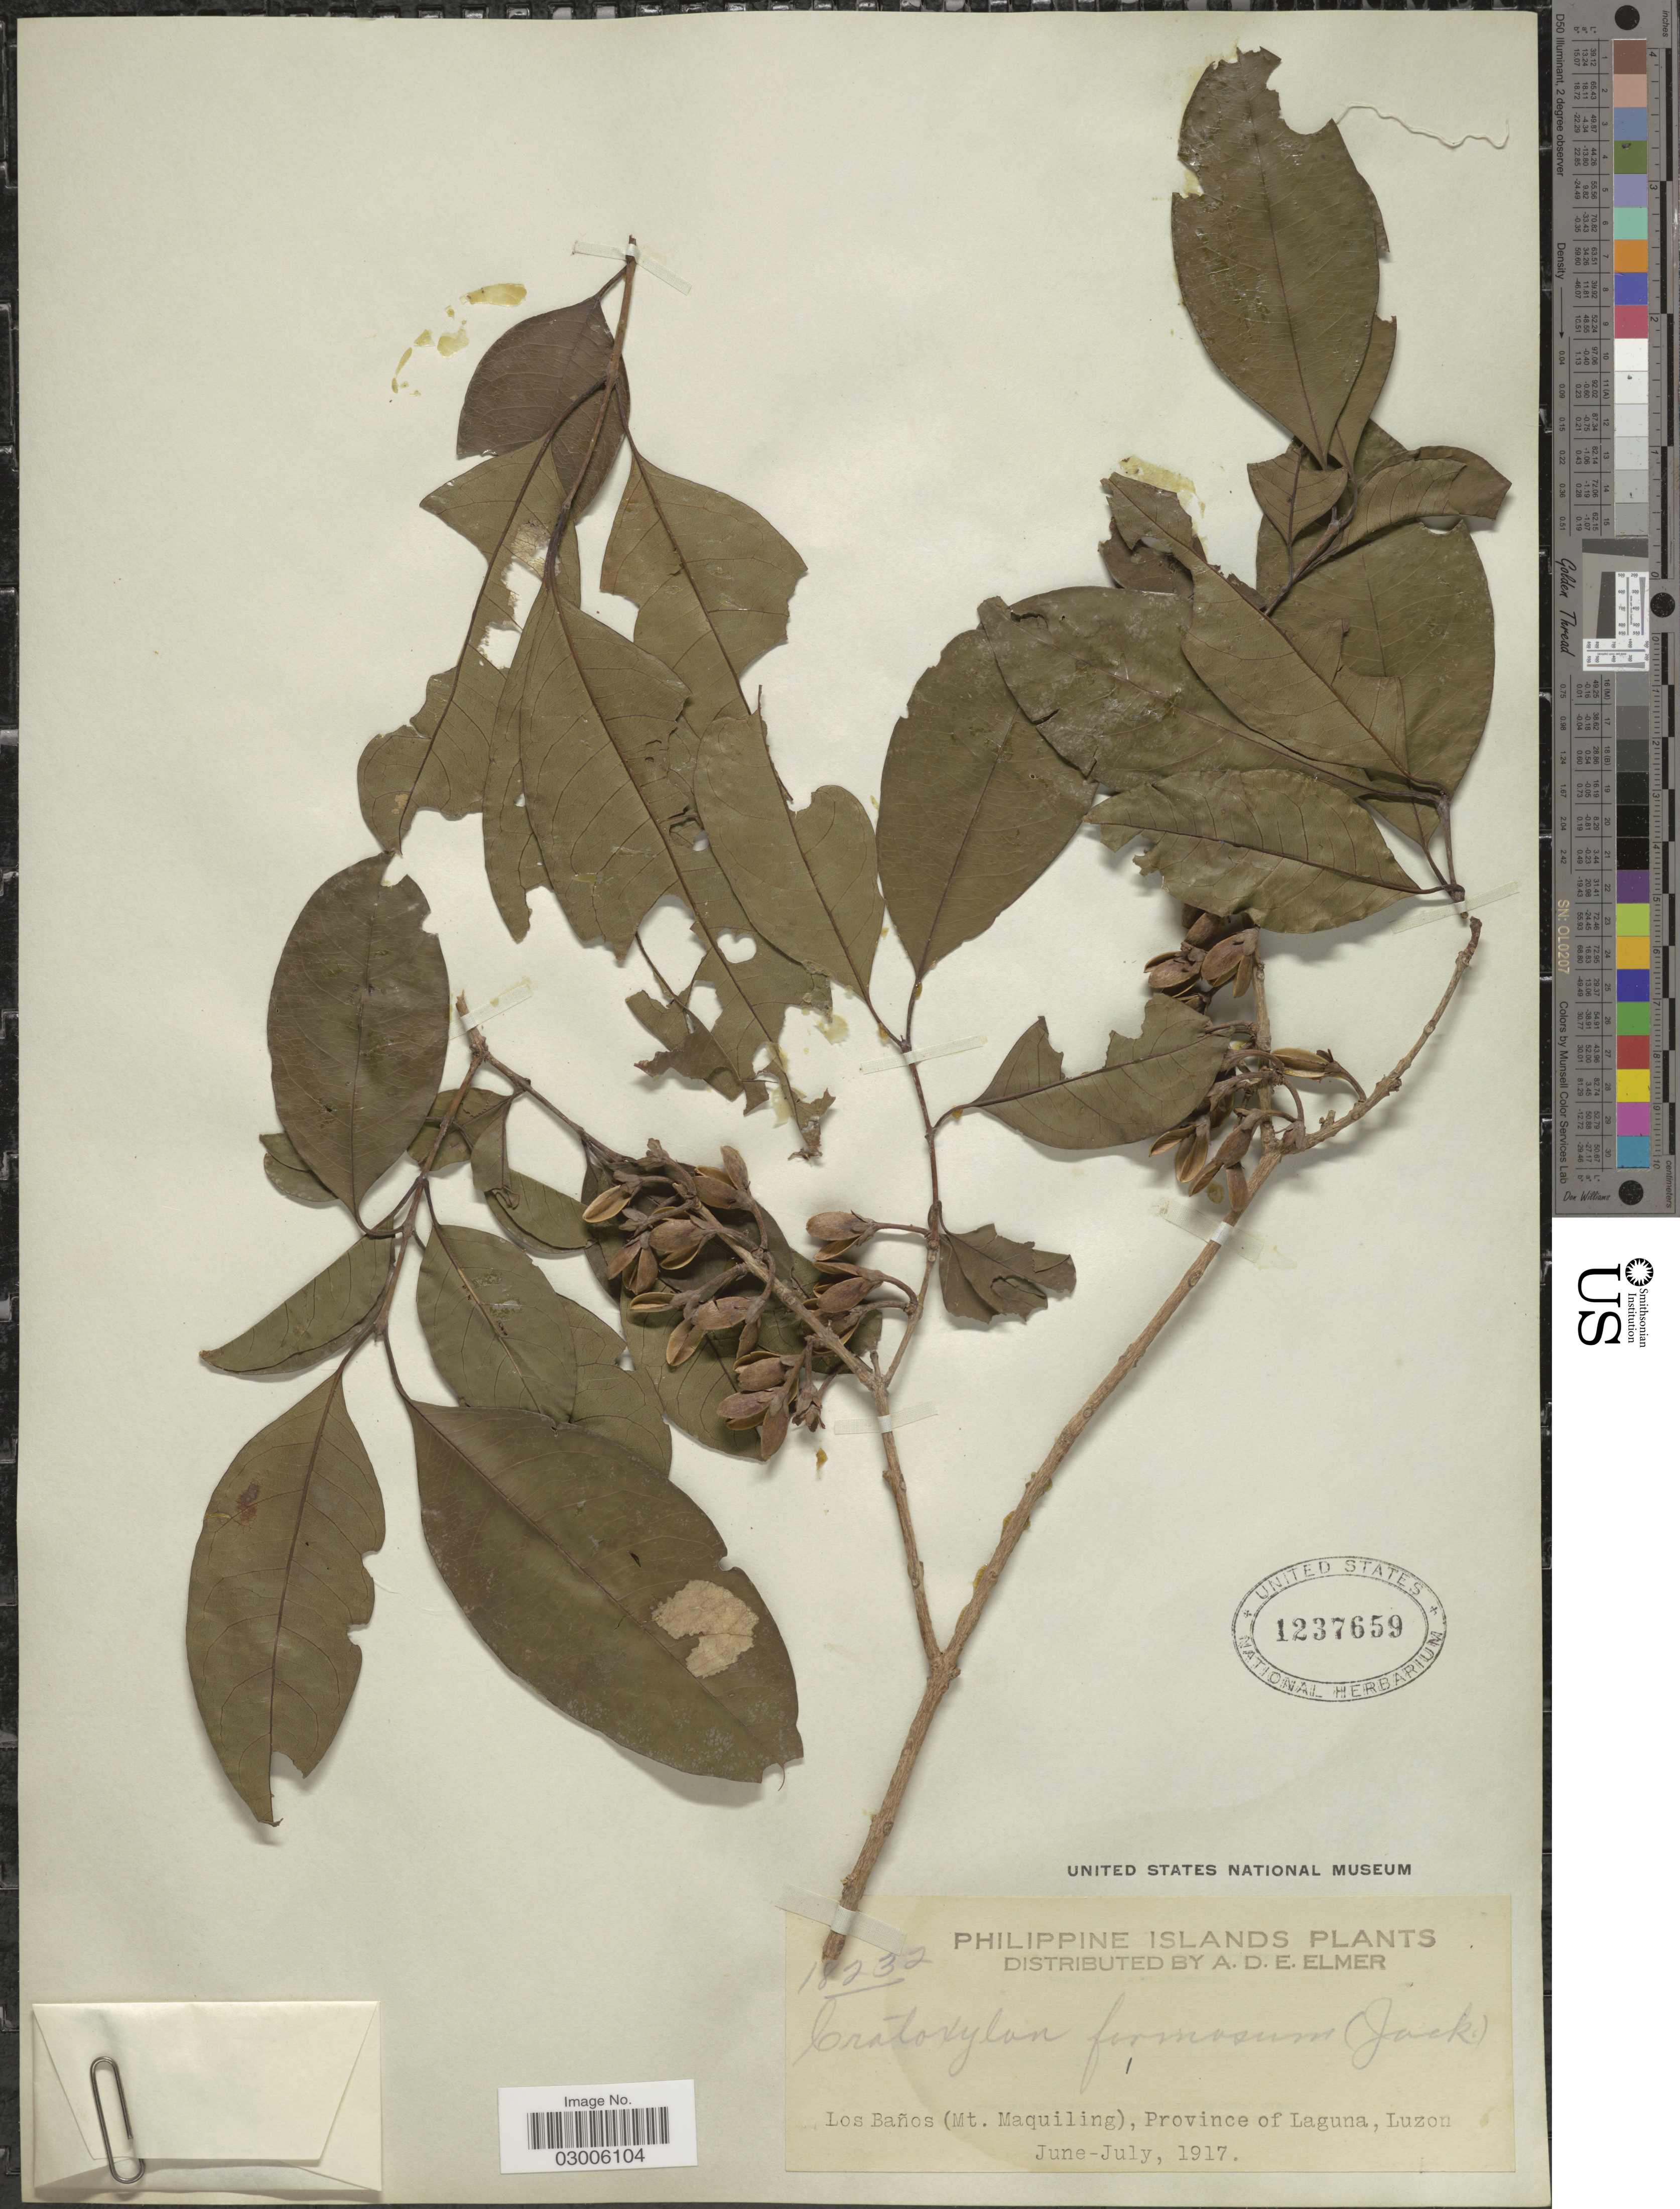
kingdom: Plantae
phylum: Tracheophyta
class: Magnoliopsida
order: Malpighiales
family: Hypericaceae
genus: Cratoxylum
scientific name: Cratoxylum cochinchinense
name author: (Lour.) Blume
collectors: A. D. E. Elmer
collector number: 18232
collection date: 1917-06/1917-07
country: Philippines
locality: Los Baños (Mt. Maquiling), Province of Laguna, Luzon.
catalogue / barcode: US 1237659